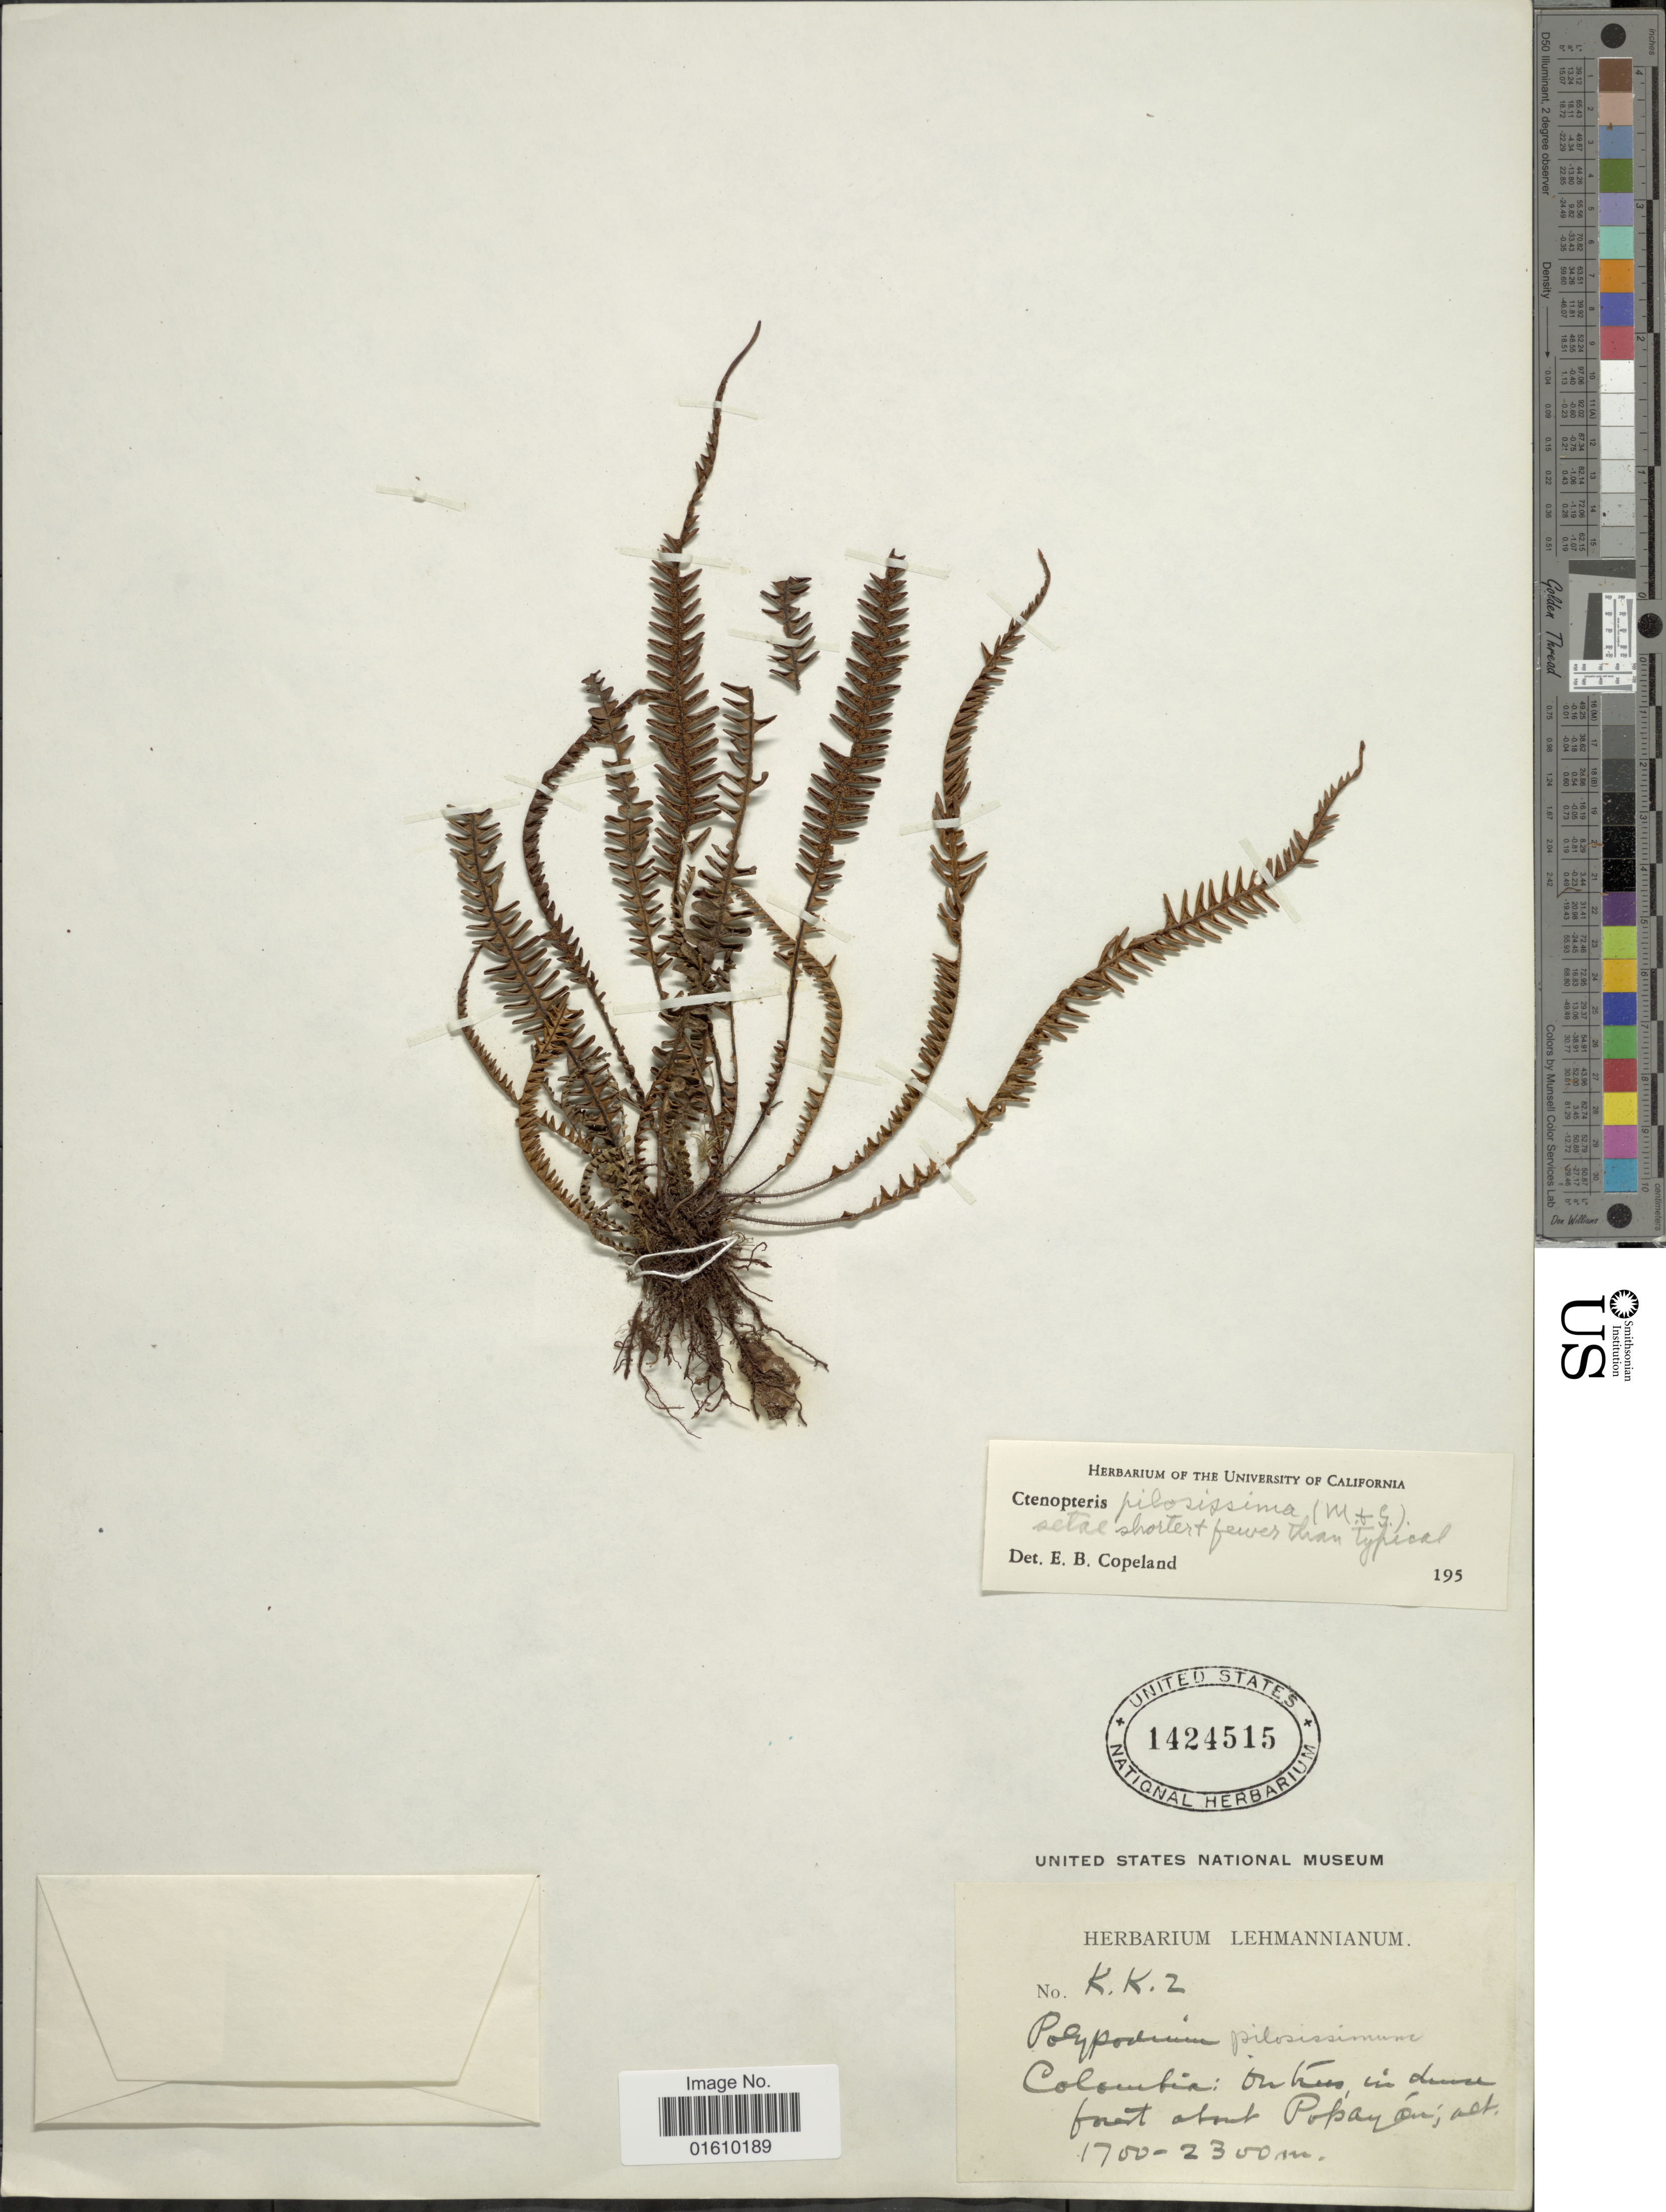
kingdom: Plantae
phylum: Tracheophyta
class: Polypodiopsida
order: Polypodiales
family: Polypodiaceae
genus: Melpomene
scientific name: Melpomene pilosissima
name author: (M. Martens & Galeotti) A.R. Sm. & R.C. Moran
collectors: ex herb. Lehmannianum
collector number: K.K.2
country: Colombia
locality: On trees, in dense forest about Popáyán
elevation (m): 1700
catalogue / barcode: US 1424515